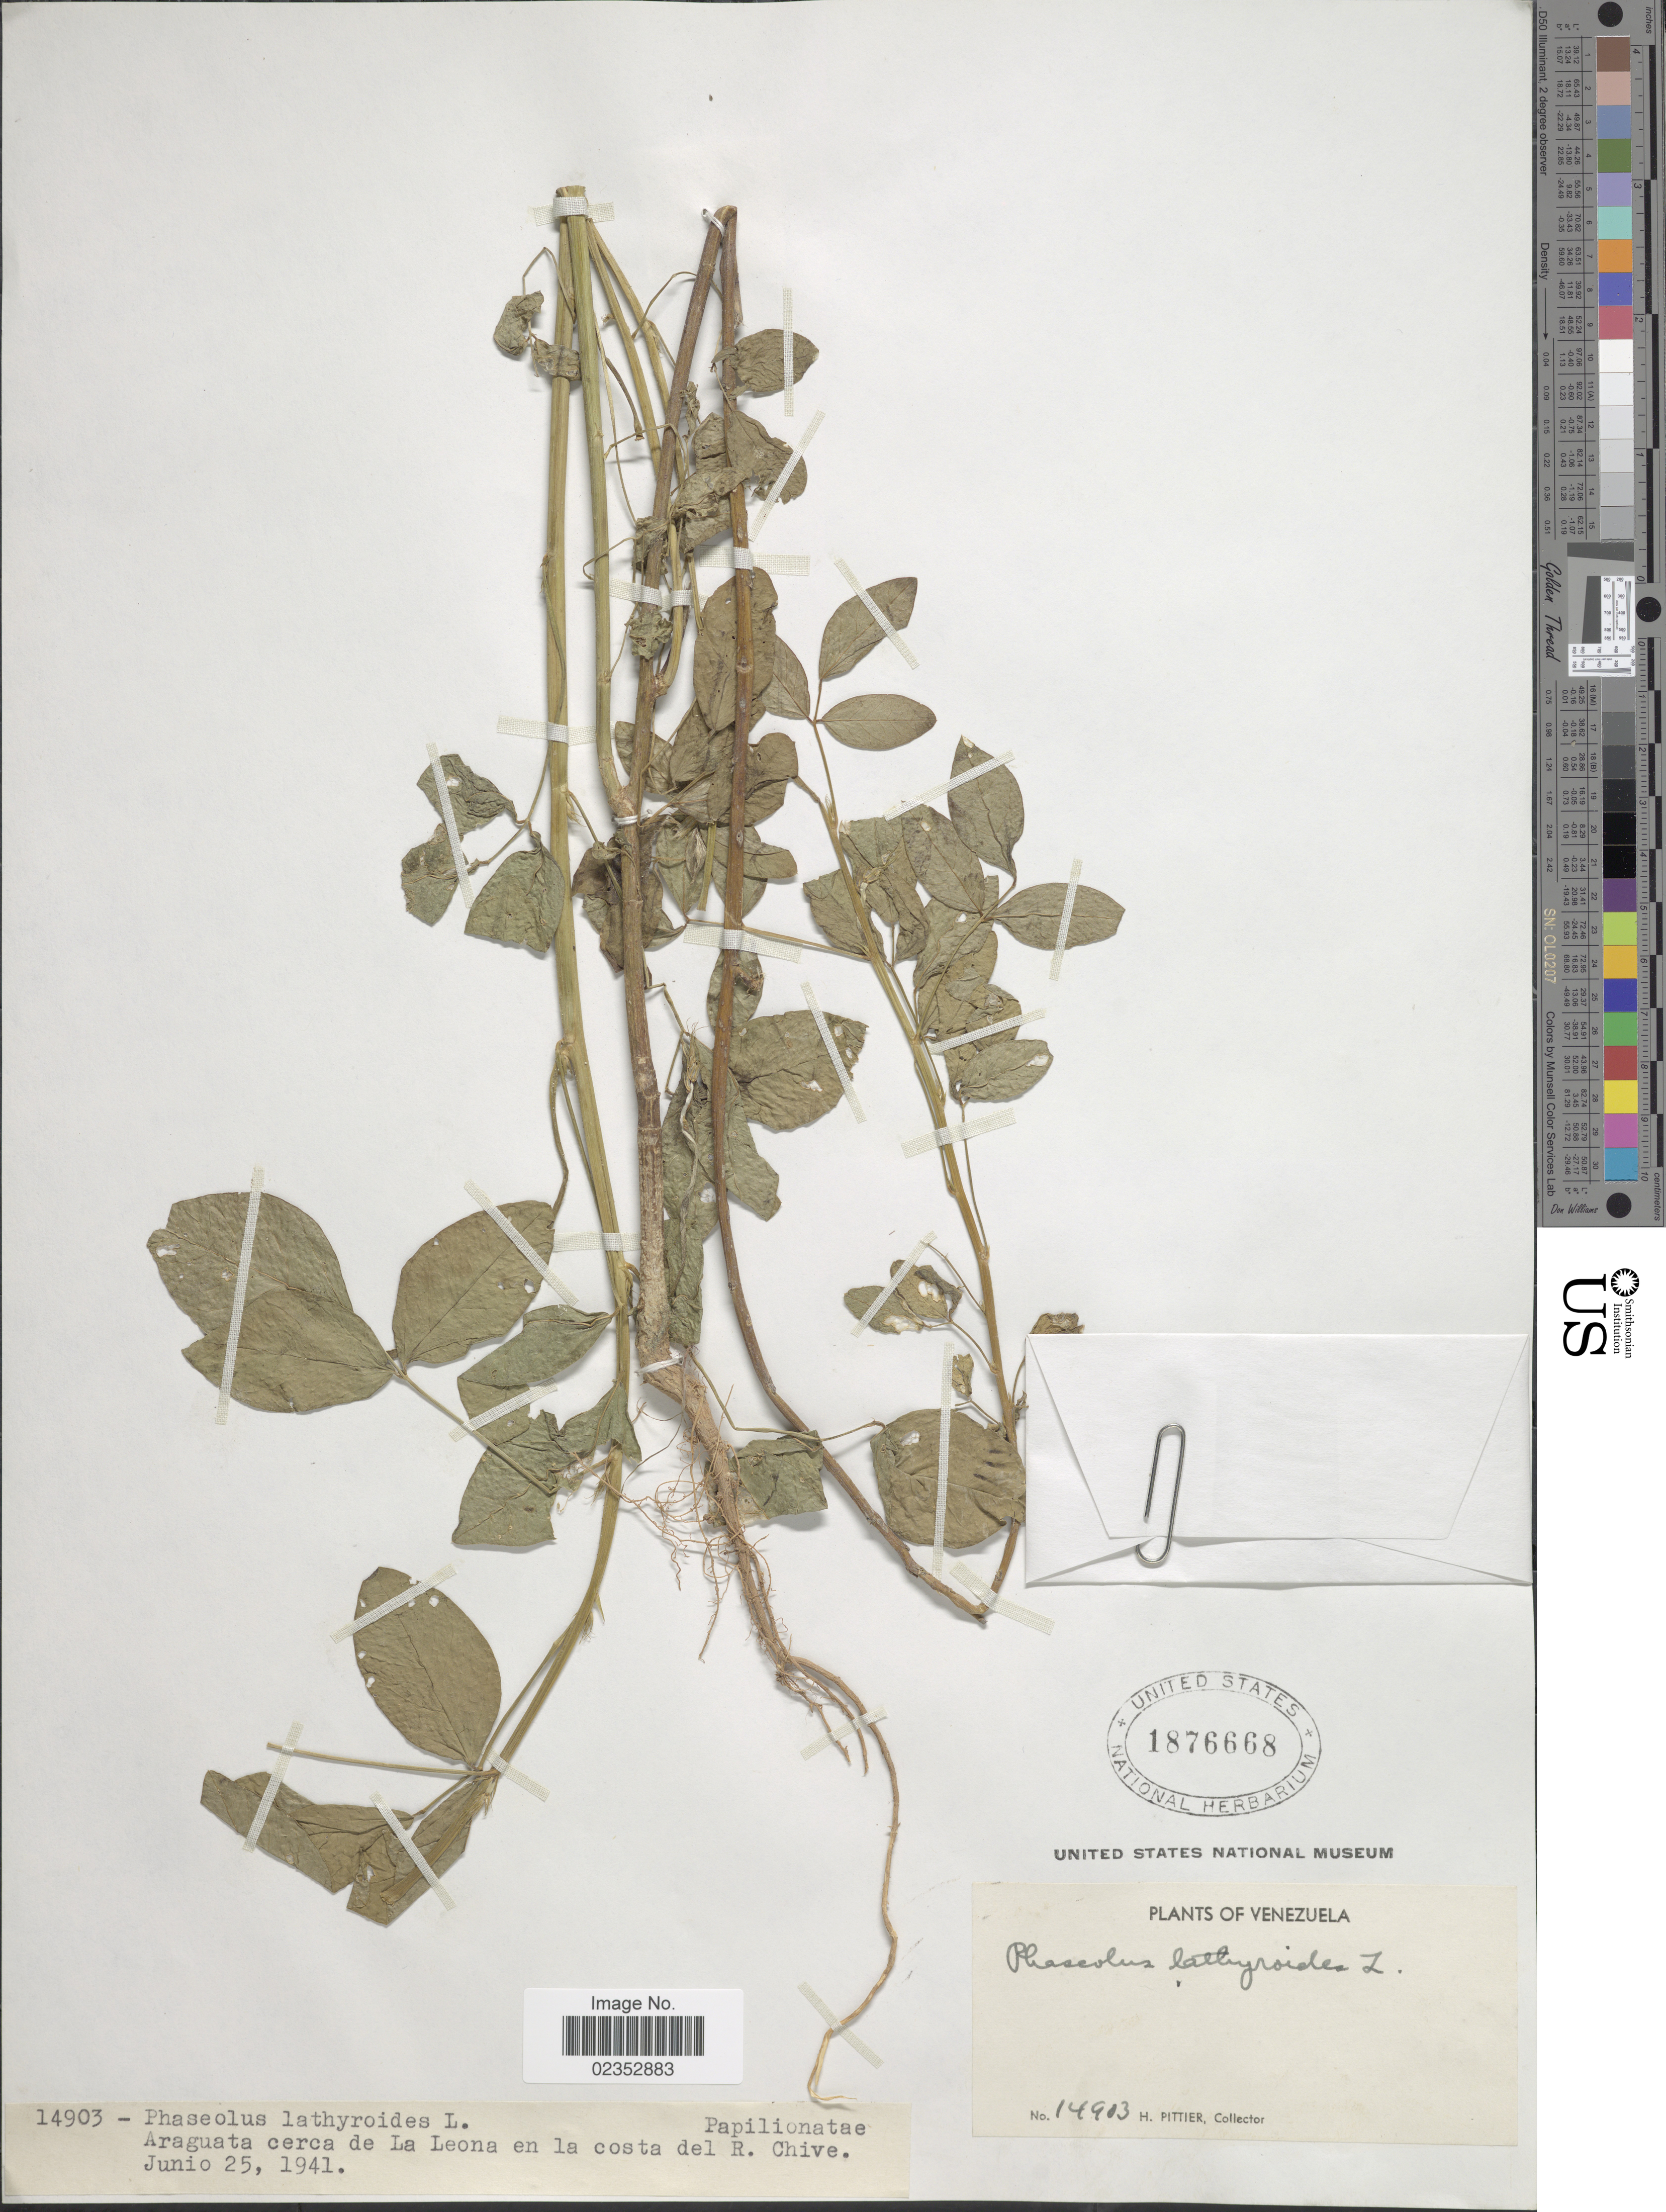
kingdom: Plantae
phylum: Tracheophyta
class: Magnoliopsida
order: Fabales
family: Fabaceae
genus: Phaseolus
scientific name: Phaseolus lathyroides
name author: L.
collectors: H. F. Pittier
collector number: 14903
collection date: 1941-06-25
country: Venezuela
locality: Araguata cerca de La Leona en la costa del R. Chive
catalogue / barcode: US 1876668